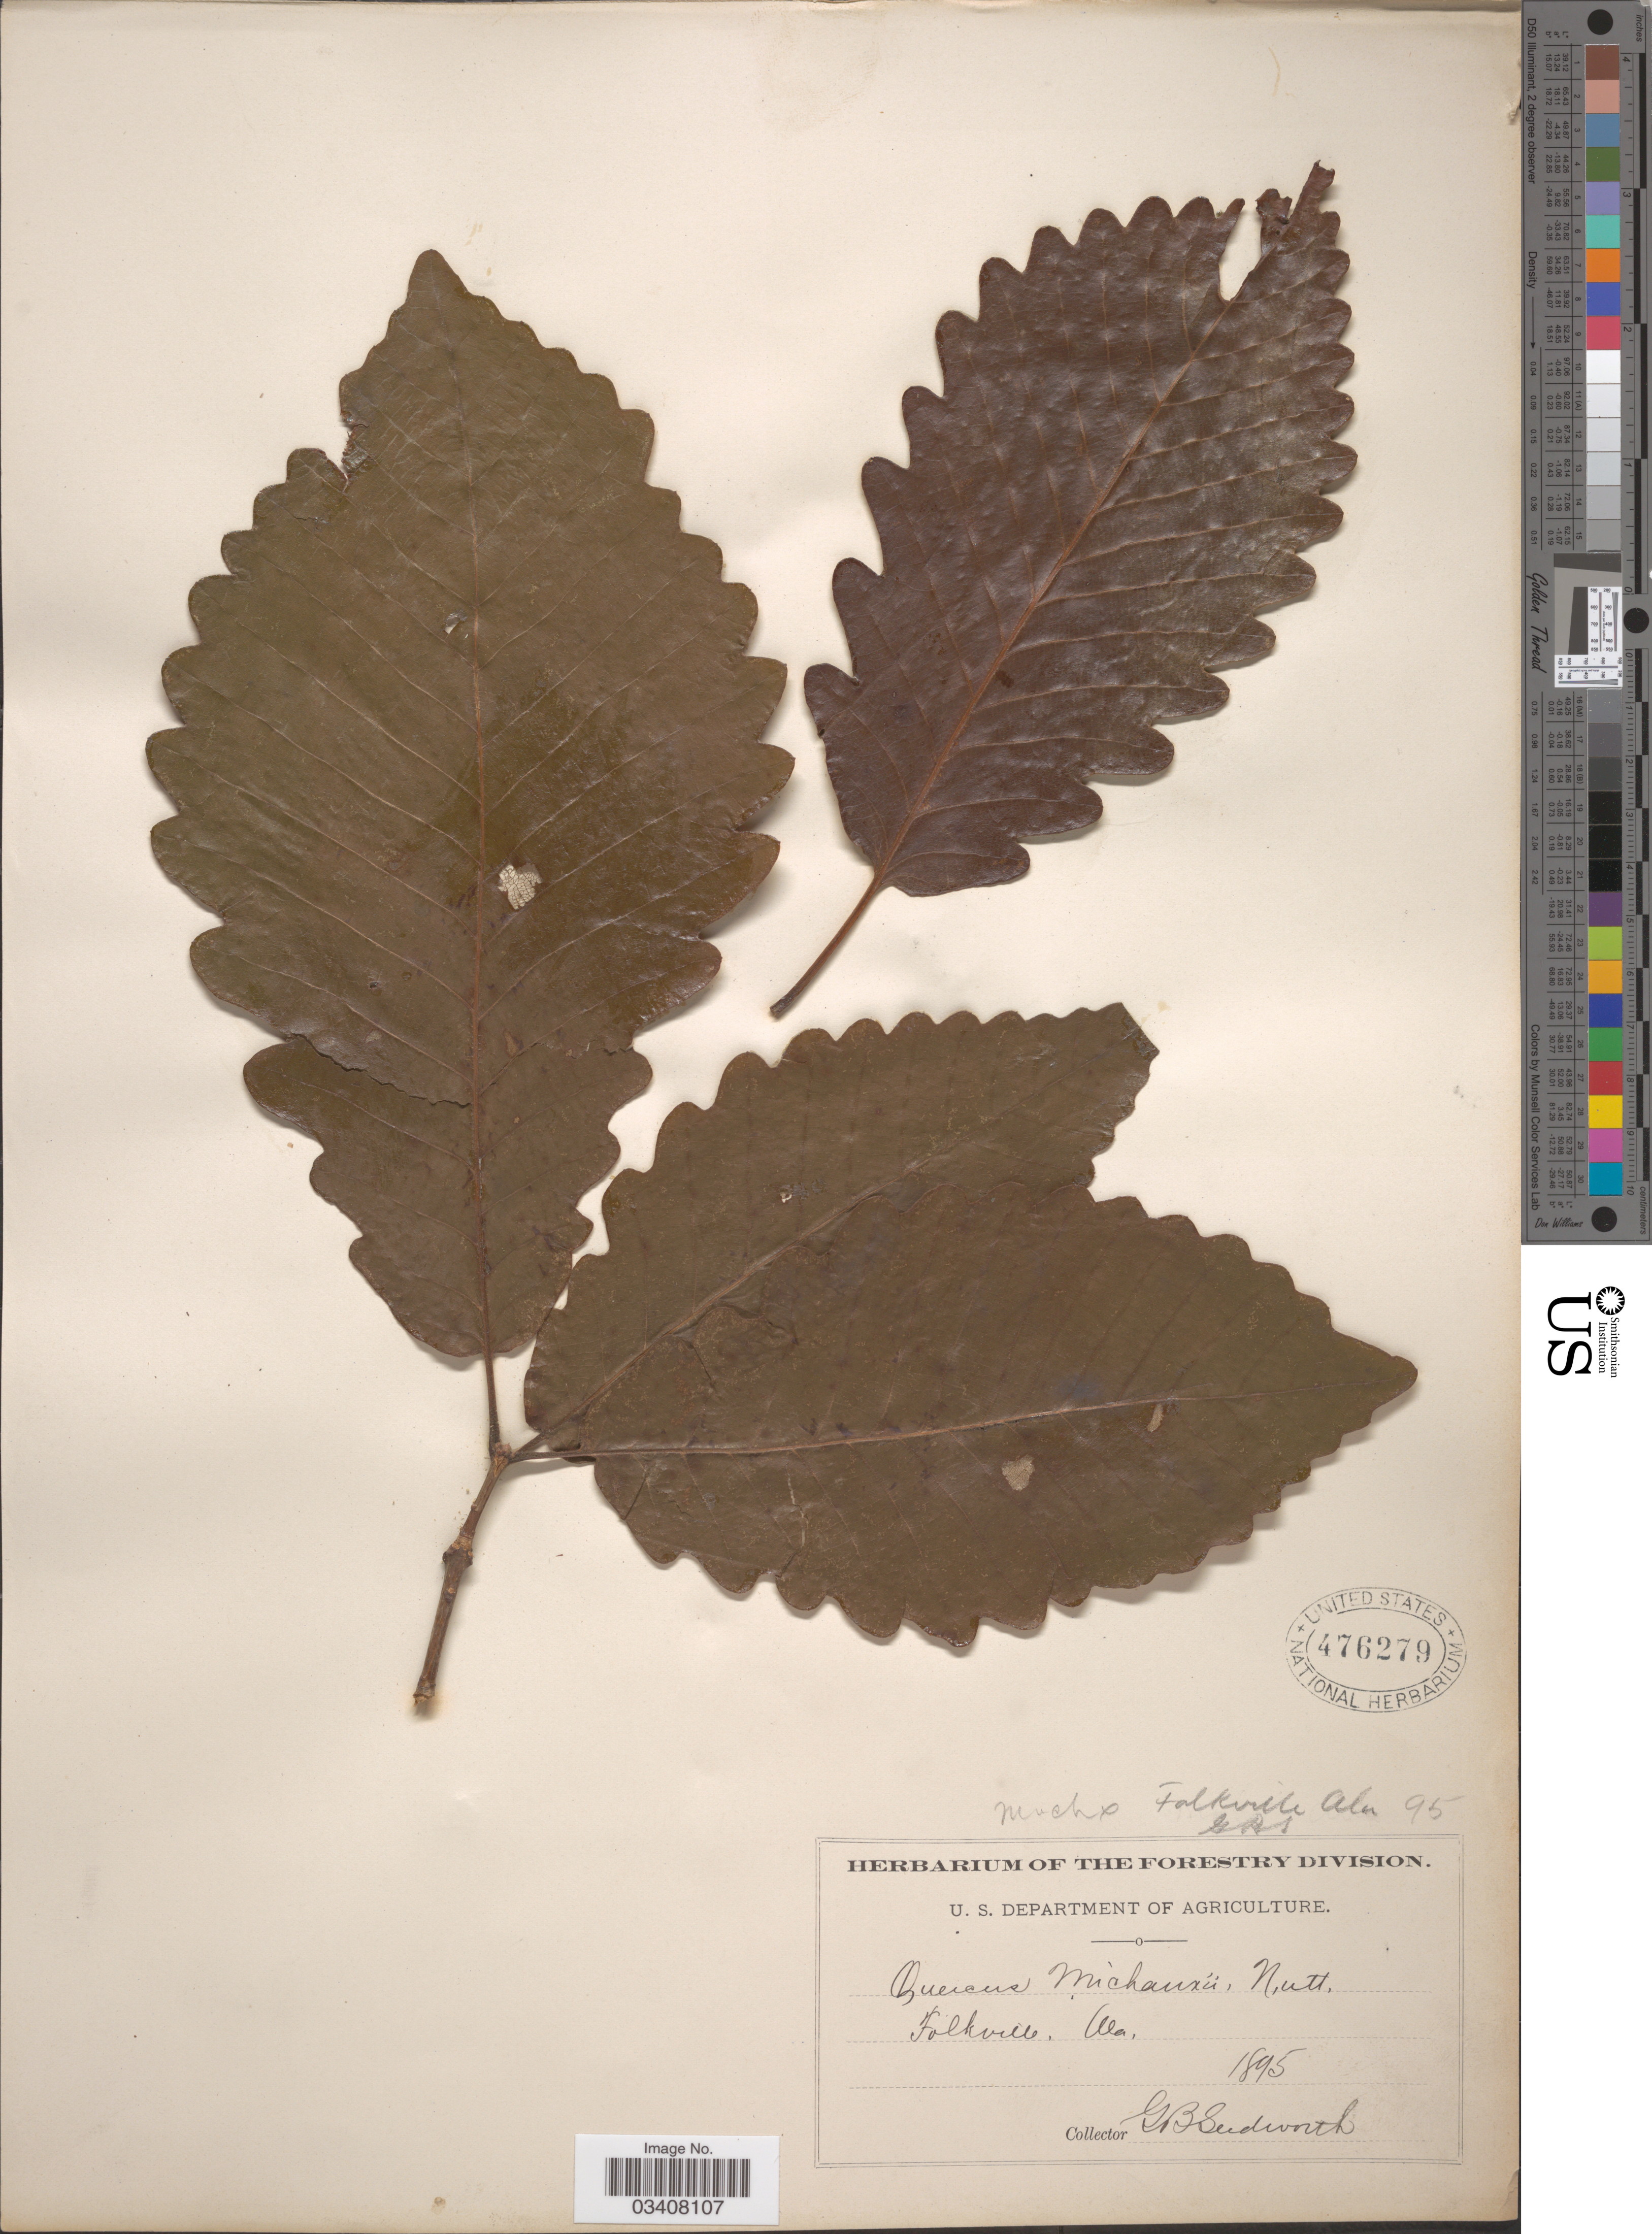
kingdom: Plantae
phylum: Tracheophyta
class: Magnoliopsida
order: Fagales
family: Fagaceae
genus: Quercus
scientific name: Quercus prinus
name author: L.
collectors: G. B. Sudworth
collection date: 1895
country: United States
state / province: Alabama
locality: Falkville.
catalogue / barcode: US 476279